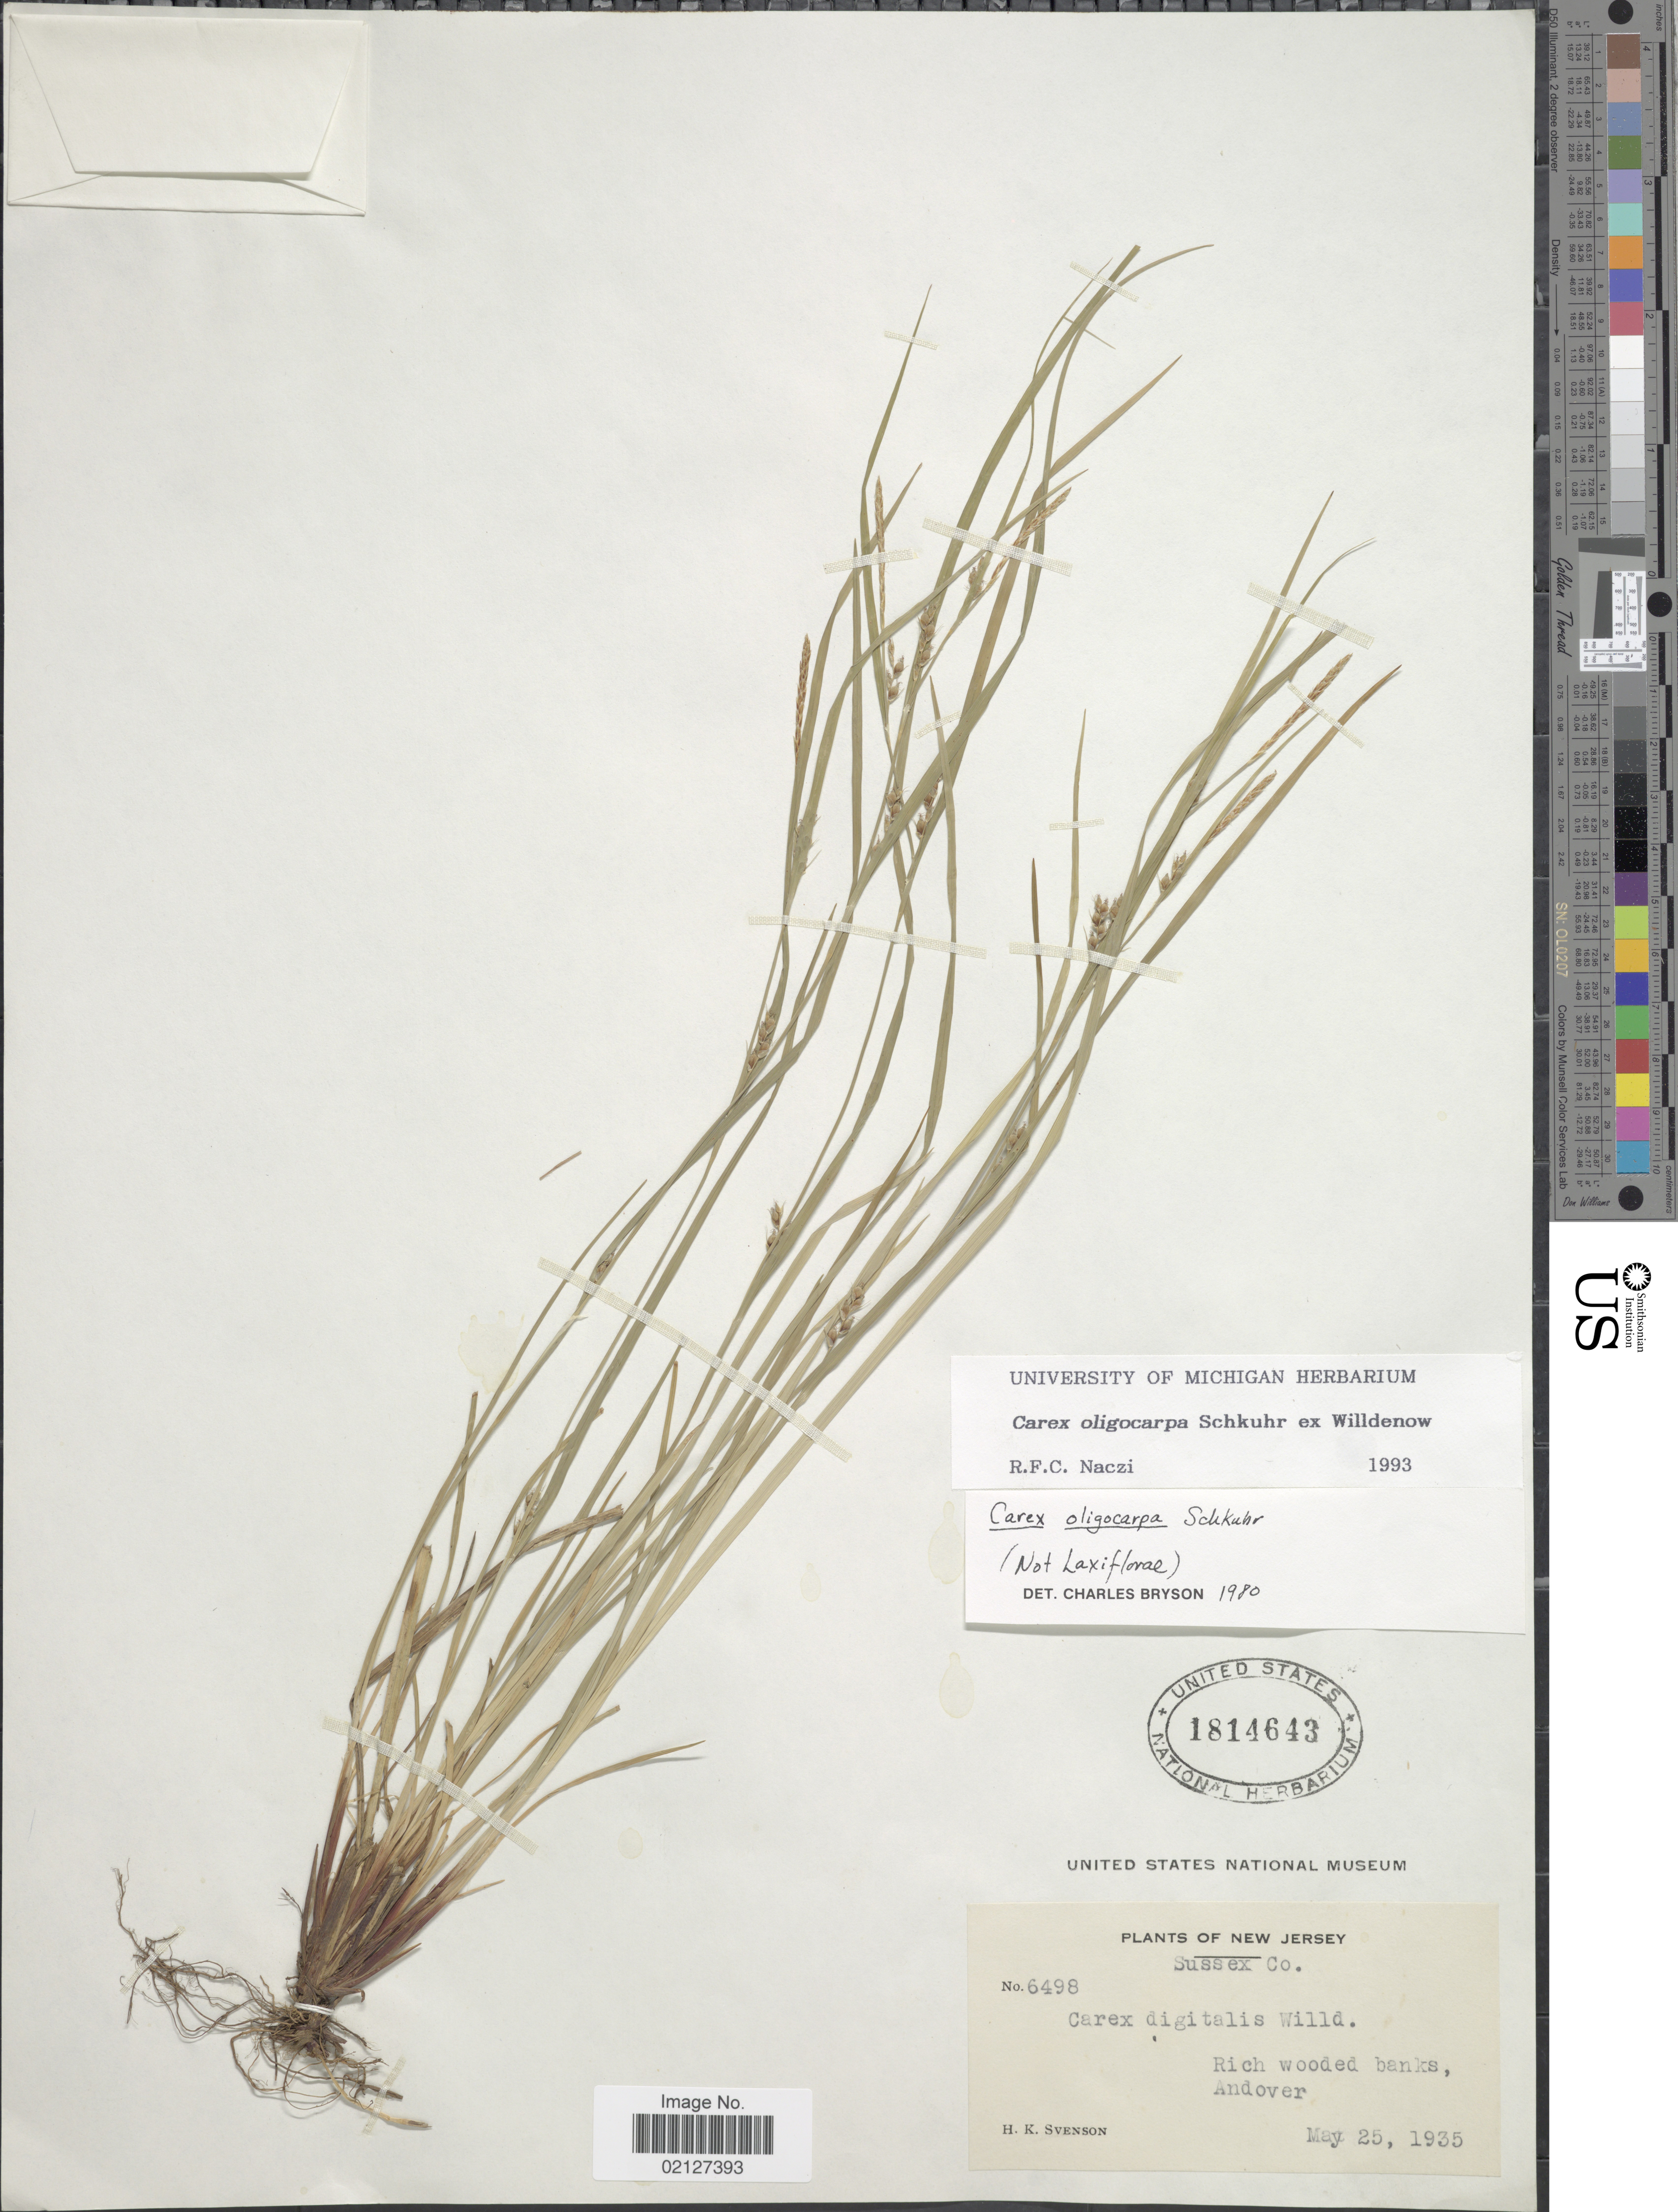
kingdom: Plantae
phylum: Tracheophyta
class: Liliopsida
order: Poales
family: Cyperaceae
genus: Carex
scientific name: Carex oligocarpa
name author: Willd.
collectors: H. K. Svenson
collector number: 6498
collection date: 1938-05-25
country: United States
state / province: New Jersey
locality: Sussex Co., rich wooded banks, Andover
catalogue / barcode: US 1814643